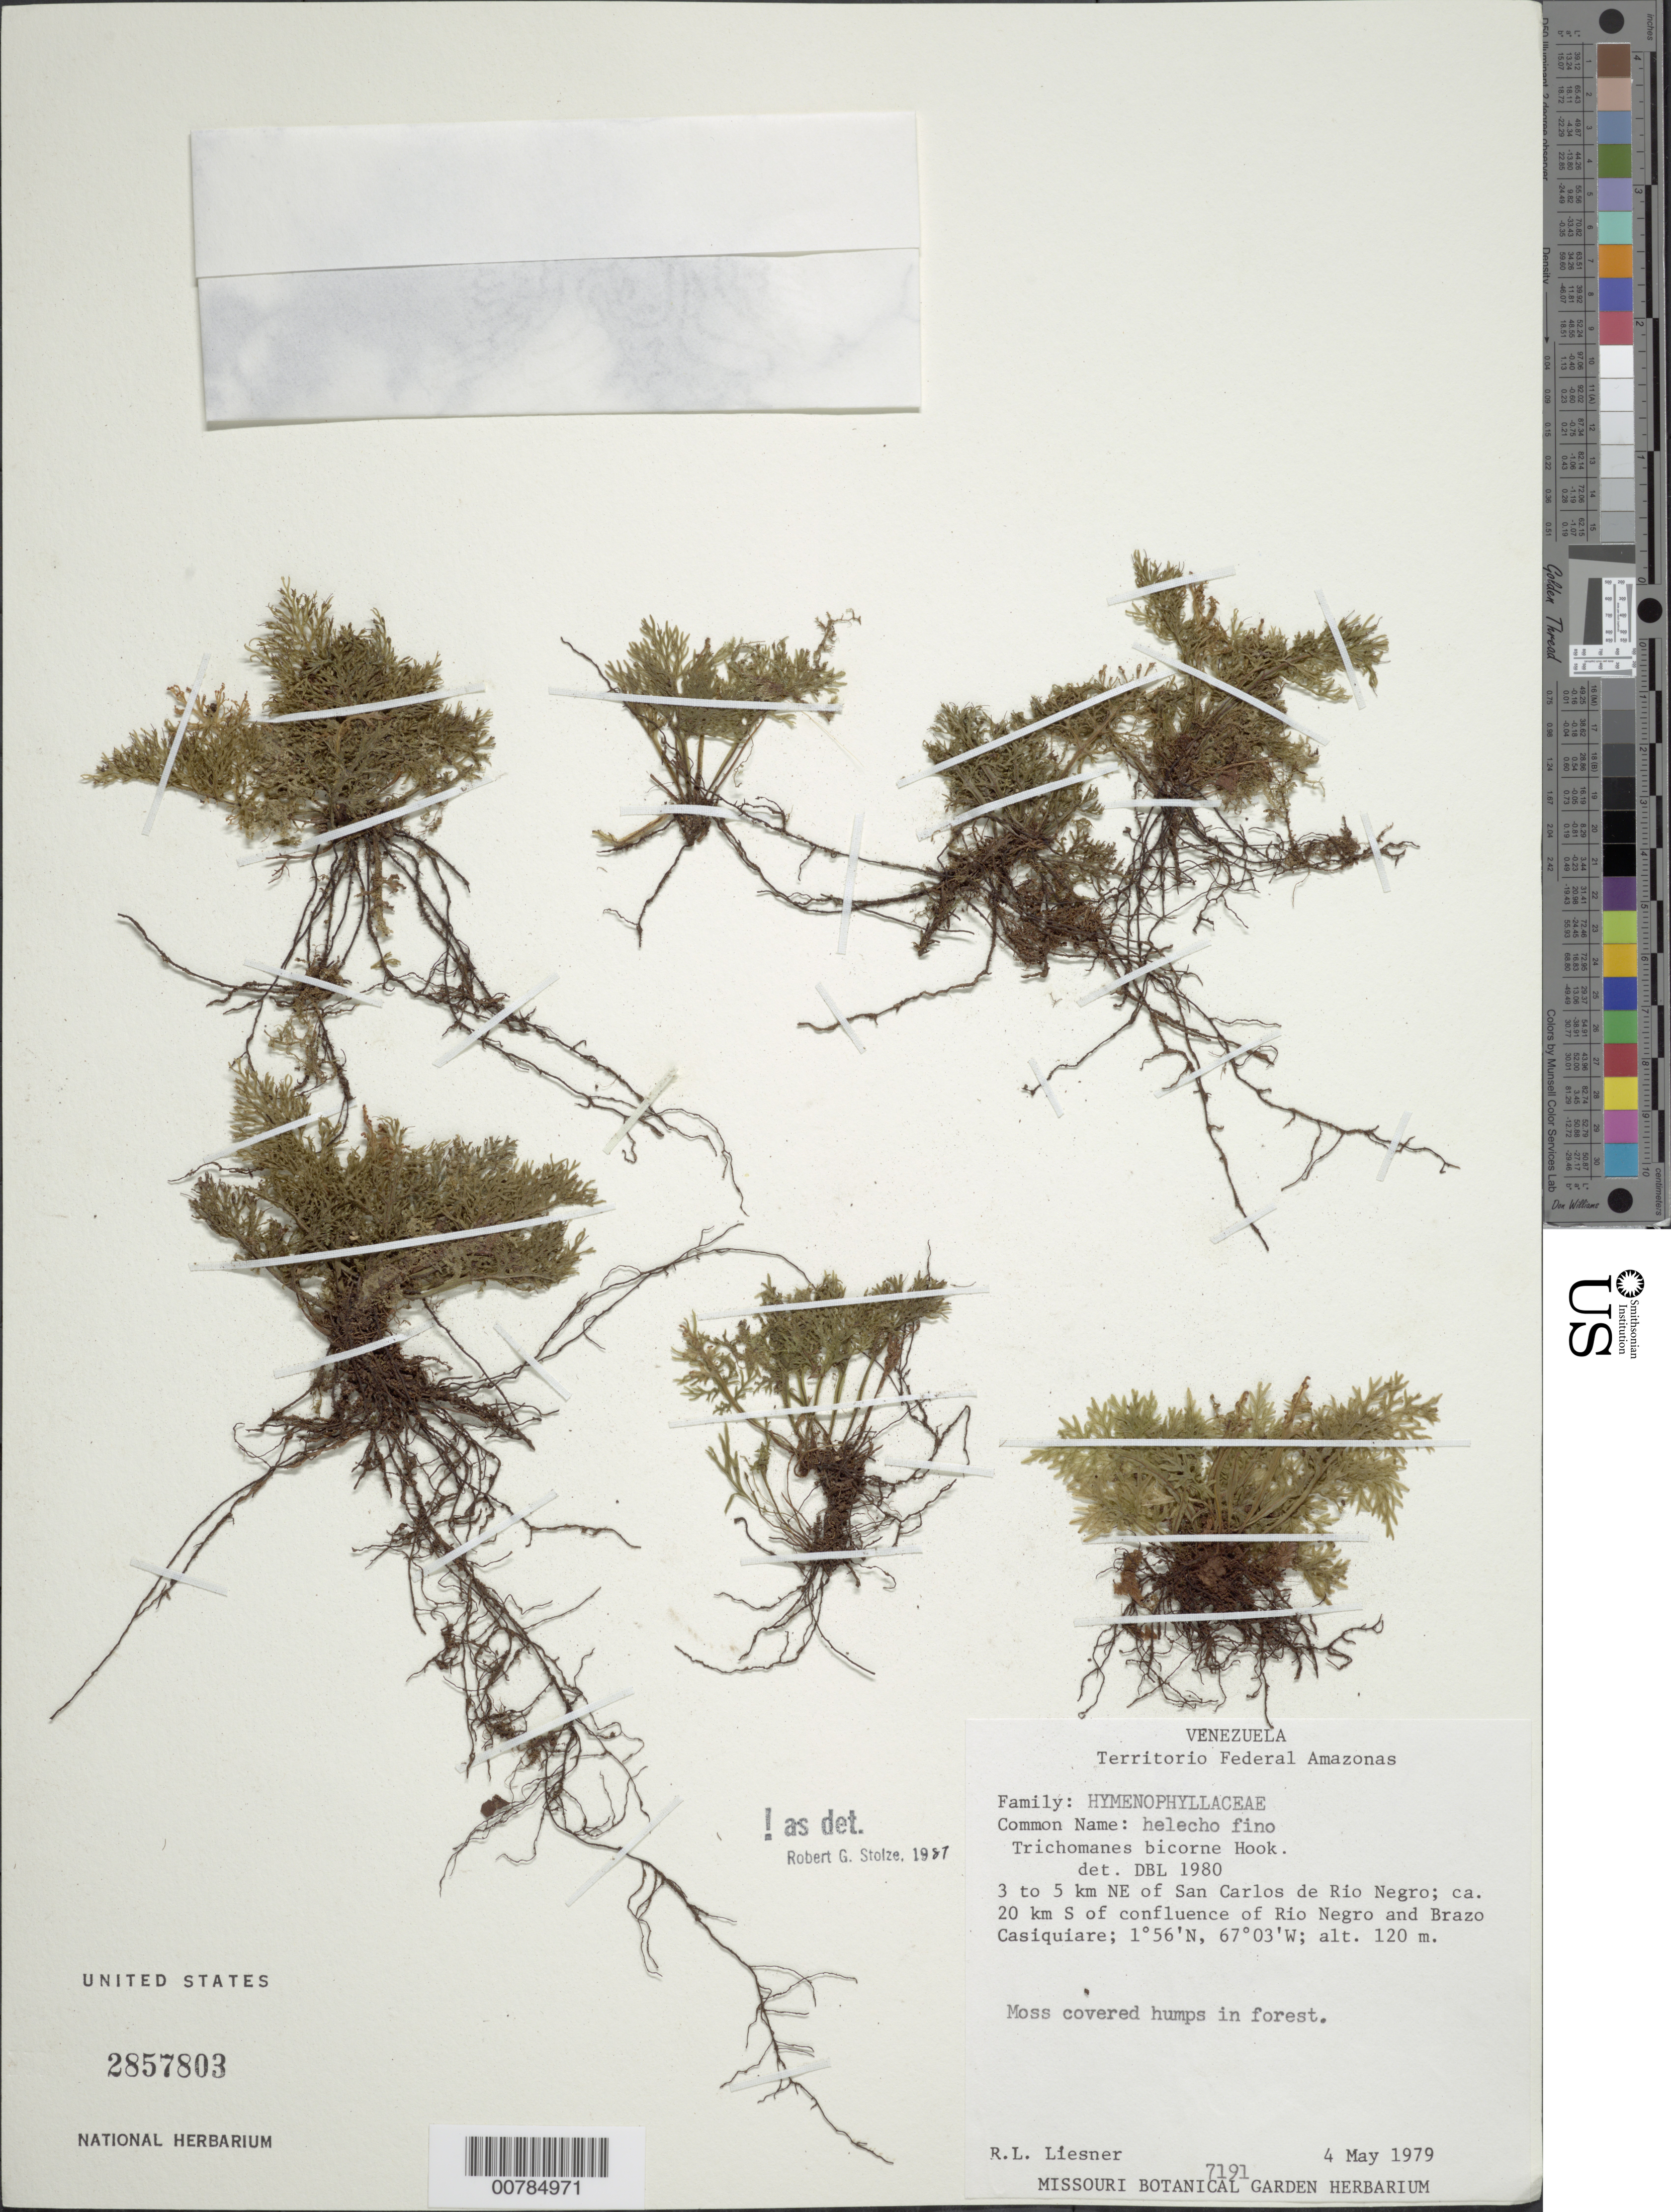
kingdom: Plantae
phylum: Tracheophyta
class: Polypodiopsida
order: Hymenophyllales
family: Hymenophyllaceae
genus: Trichomanes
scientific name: Trichomanes bicorne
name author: Hook.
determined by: Stolze, R. G.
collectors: R. L. Liesner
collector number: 7191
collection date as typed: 4-May-79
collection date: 1979-05-04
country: Venezuela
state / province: Amazonas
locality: San Carlos de Río Negro, 3-5 km NE of and about 20 km S of confluence of Río Negro and Brazo Casiquiare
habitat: Moss covered humps in forest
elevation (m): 120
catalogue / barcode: US 2857803